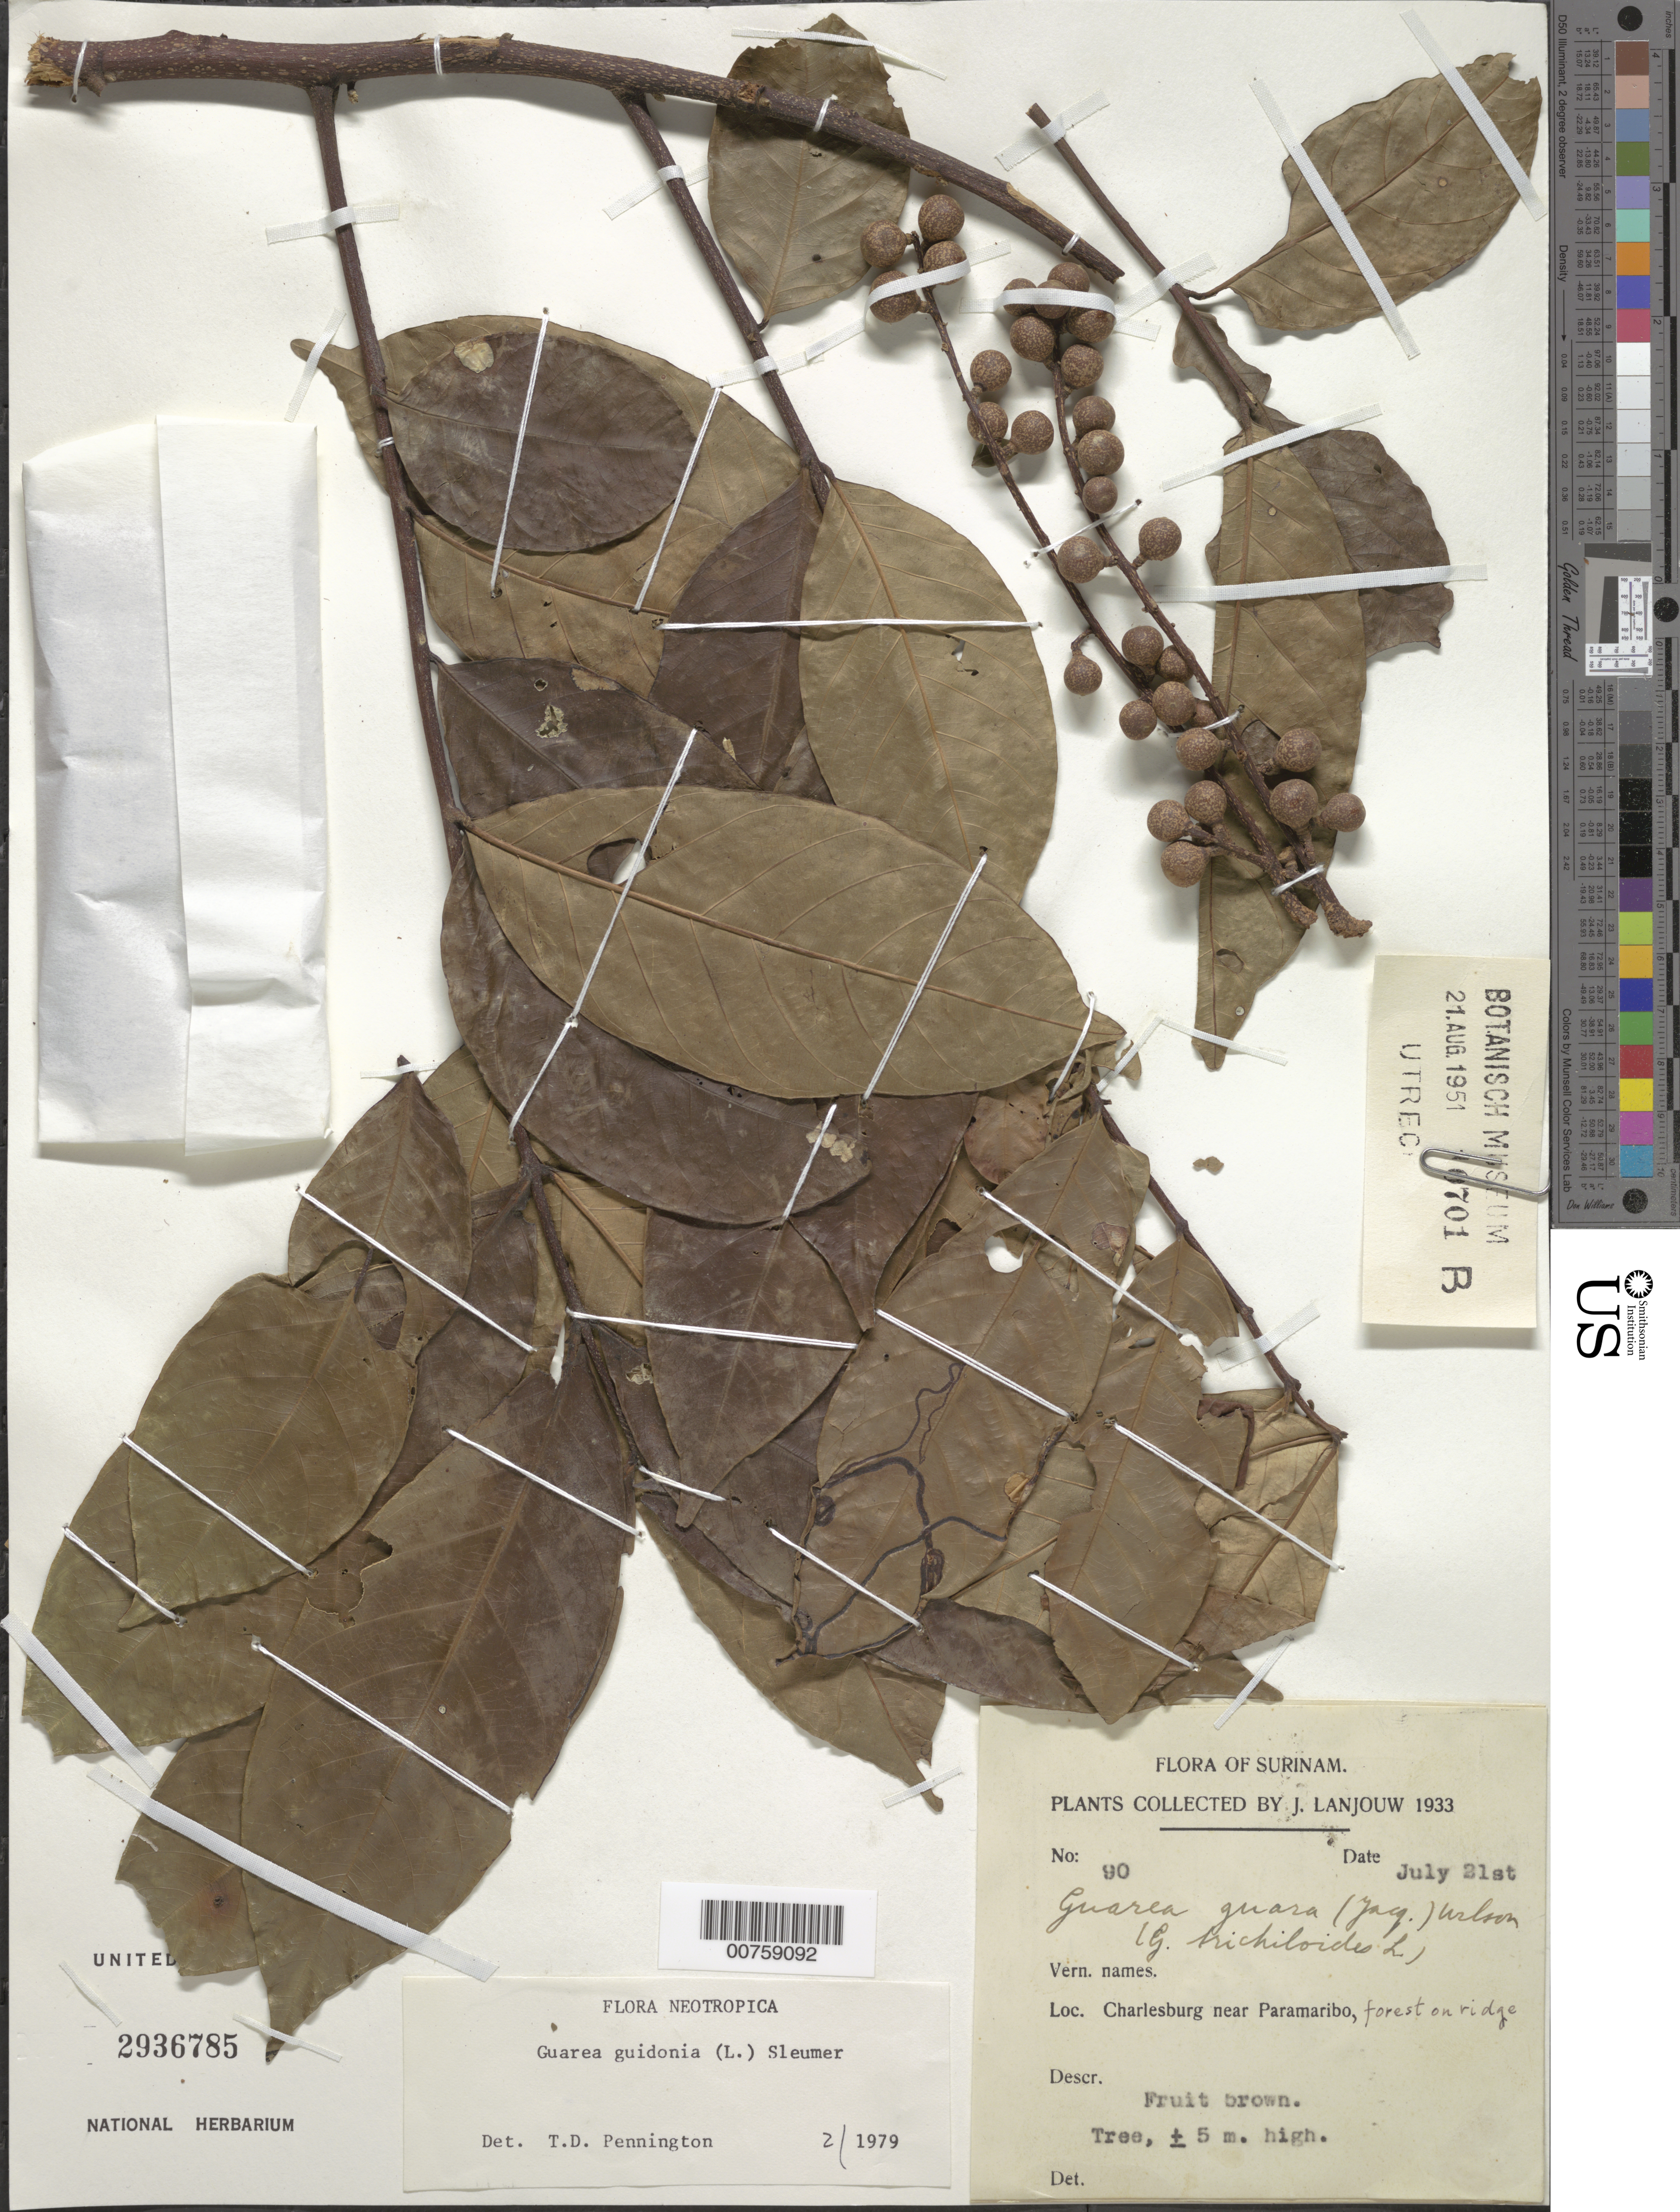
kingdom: Plantae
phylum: Tracheophyta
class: Magnoliopsida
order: Sapindales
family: Meliaceae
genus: Guarea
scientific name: Guarea guidonia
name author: (L.) Sleumer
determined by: Pennington, T. D., (K)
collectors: J. Lanjouw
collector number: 90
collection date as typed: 21-Jul-33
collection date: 1933-07-21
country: Suriname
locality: Charlesburg, near Paramaribo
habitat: Forest on ridge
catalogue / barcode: US 2936785